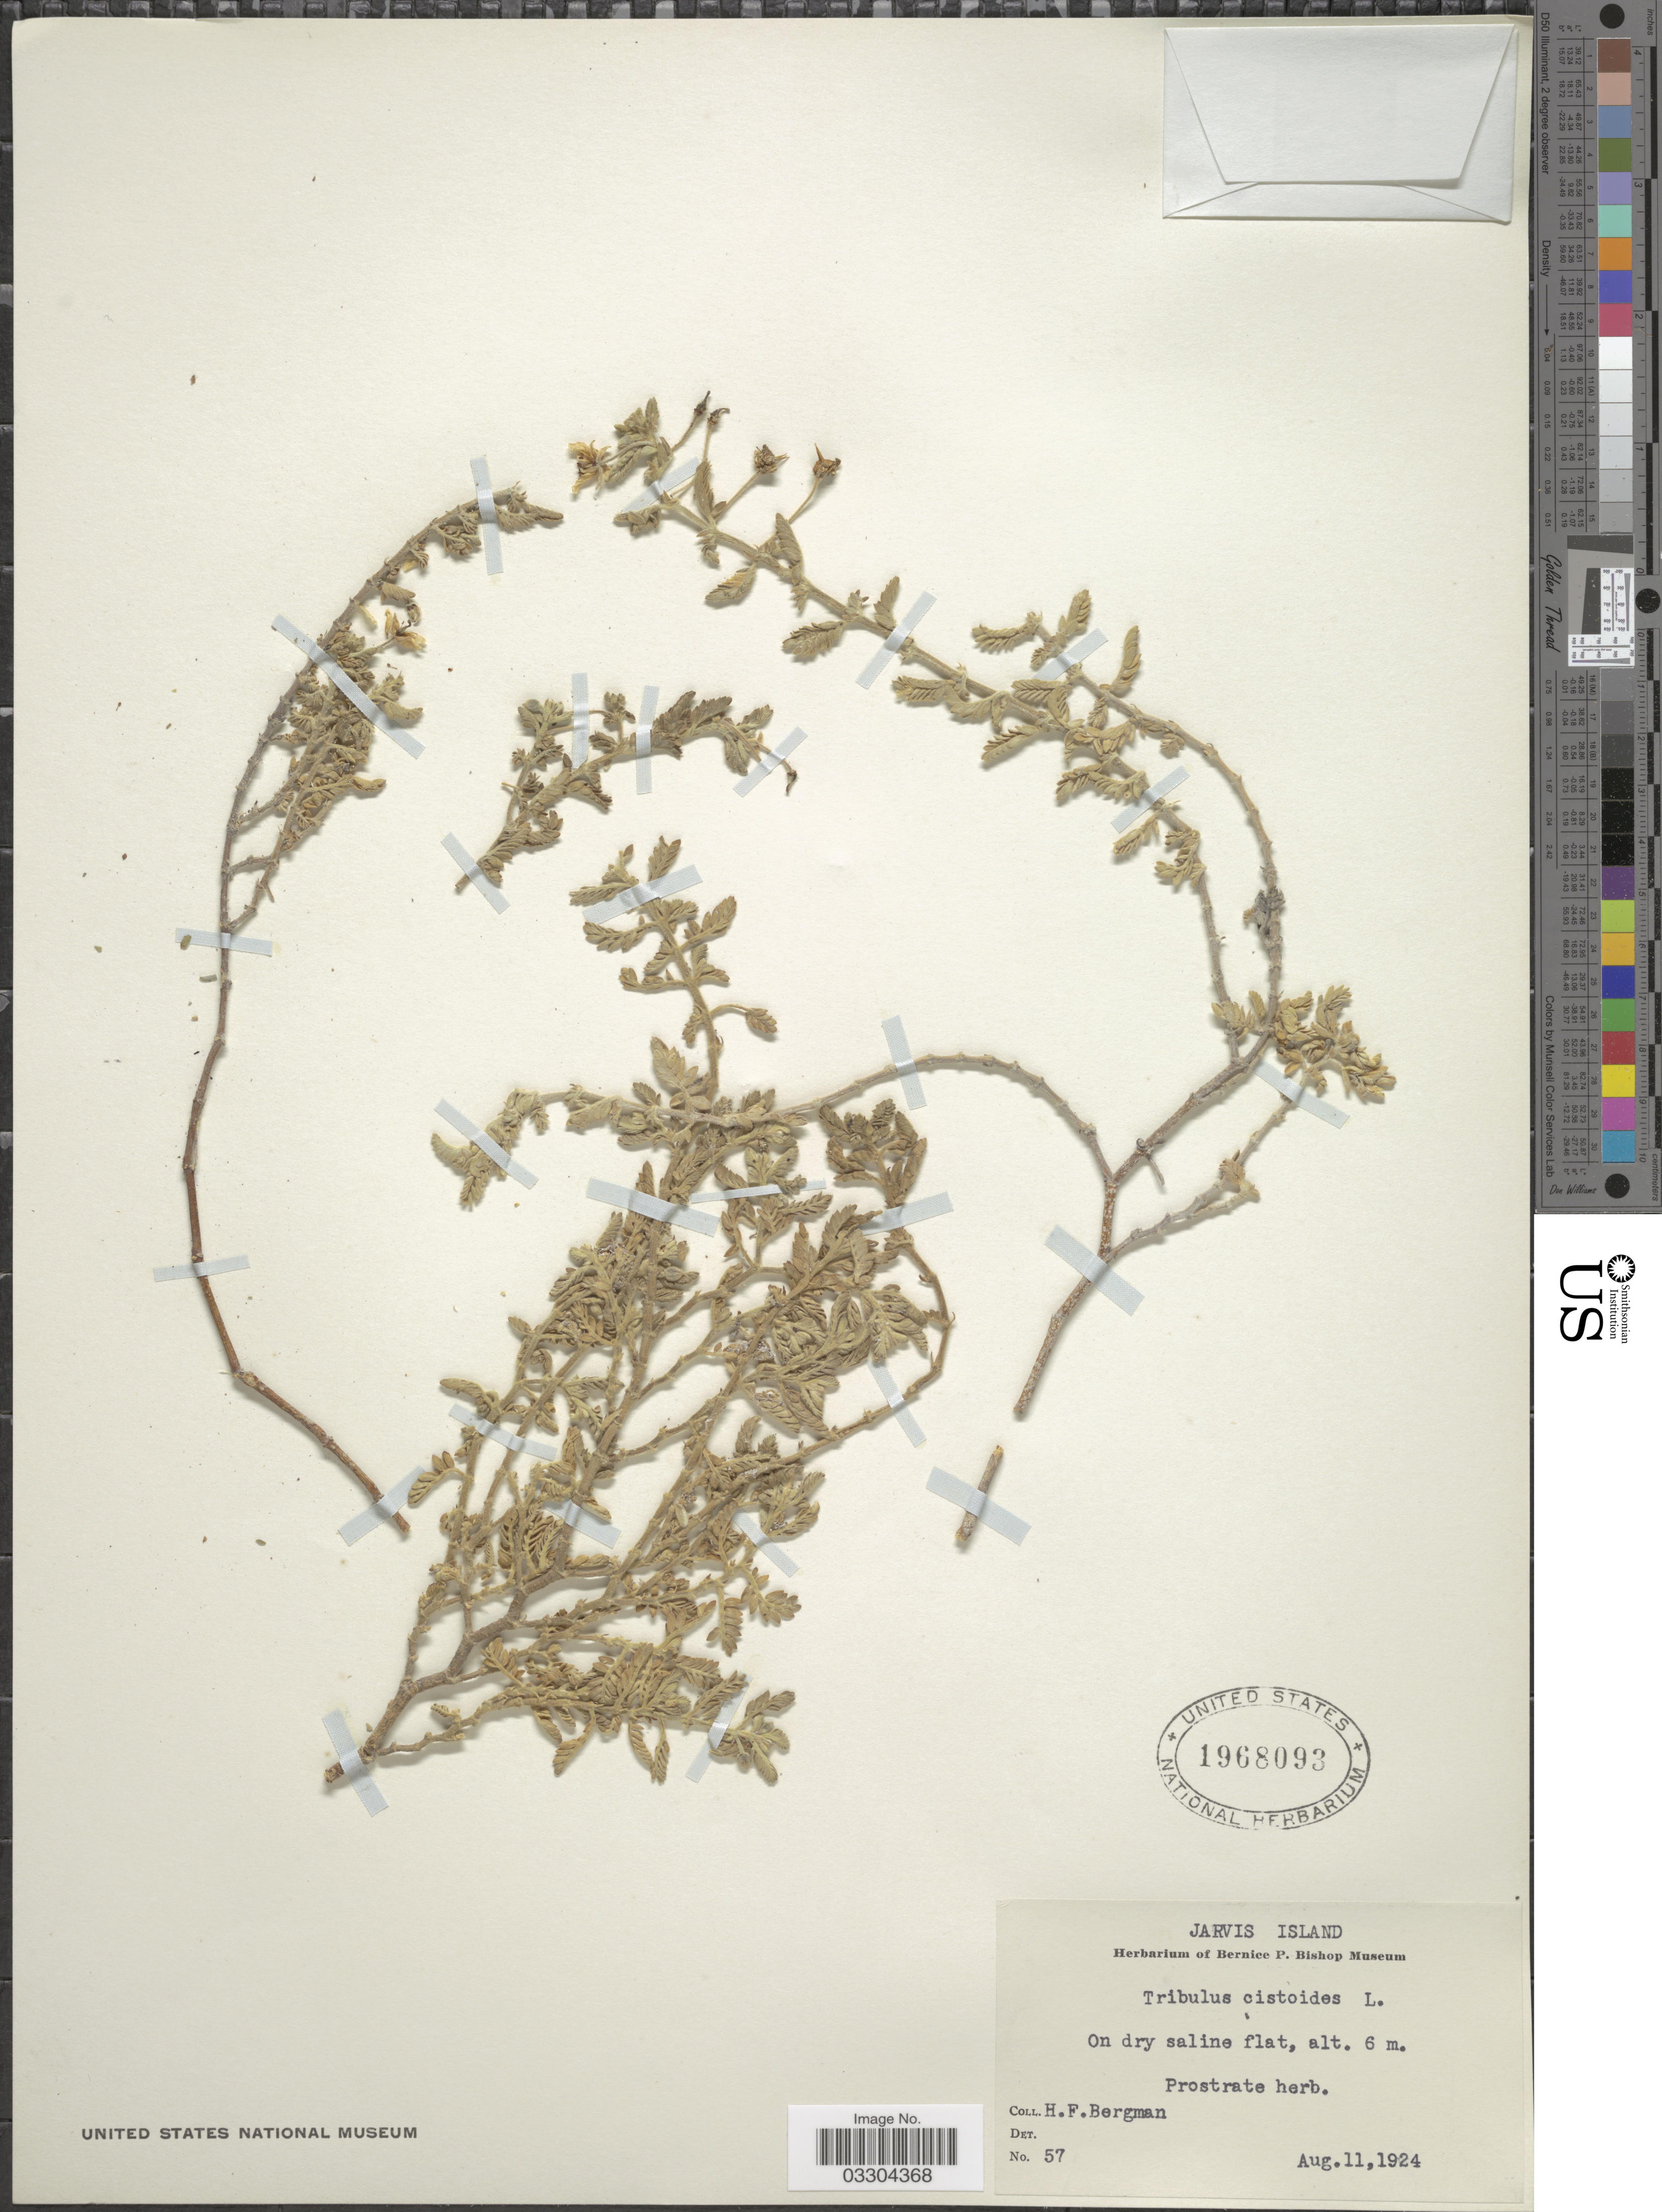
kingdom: Plantae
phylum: Tracheophyta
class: Magnoliopsida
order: Zygophyllales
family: Zygophyllaceae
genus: Tribulus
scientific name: Tribulus cistoides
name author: L.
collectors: H. Bergman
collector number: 57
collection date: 1924-08-11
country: U.S. Administered Pacific Islands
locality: Jarvis Island.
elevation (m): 6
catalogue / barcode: US 1968093